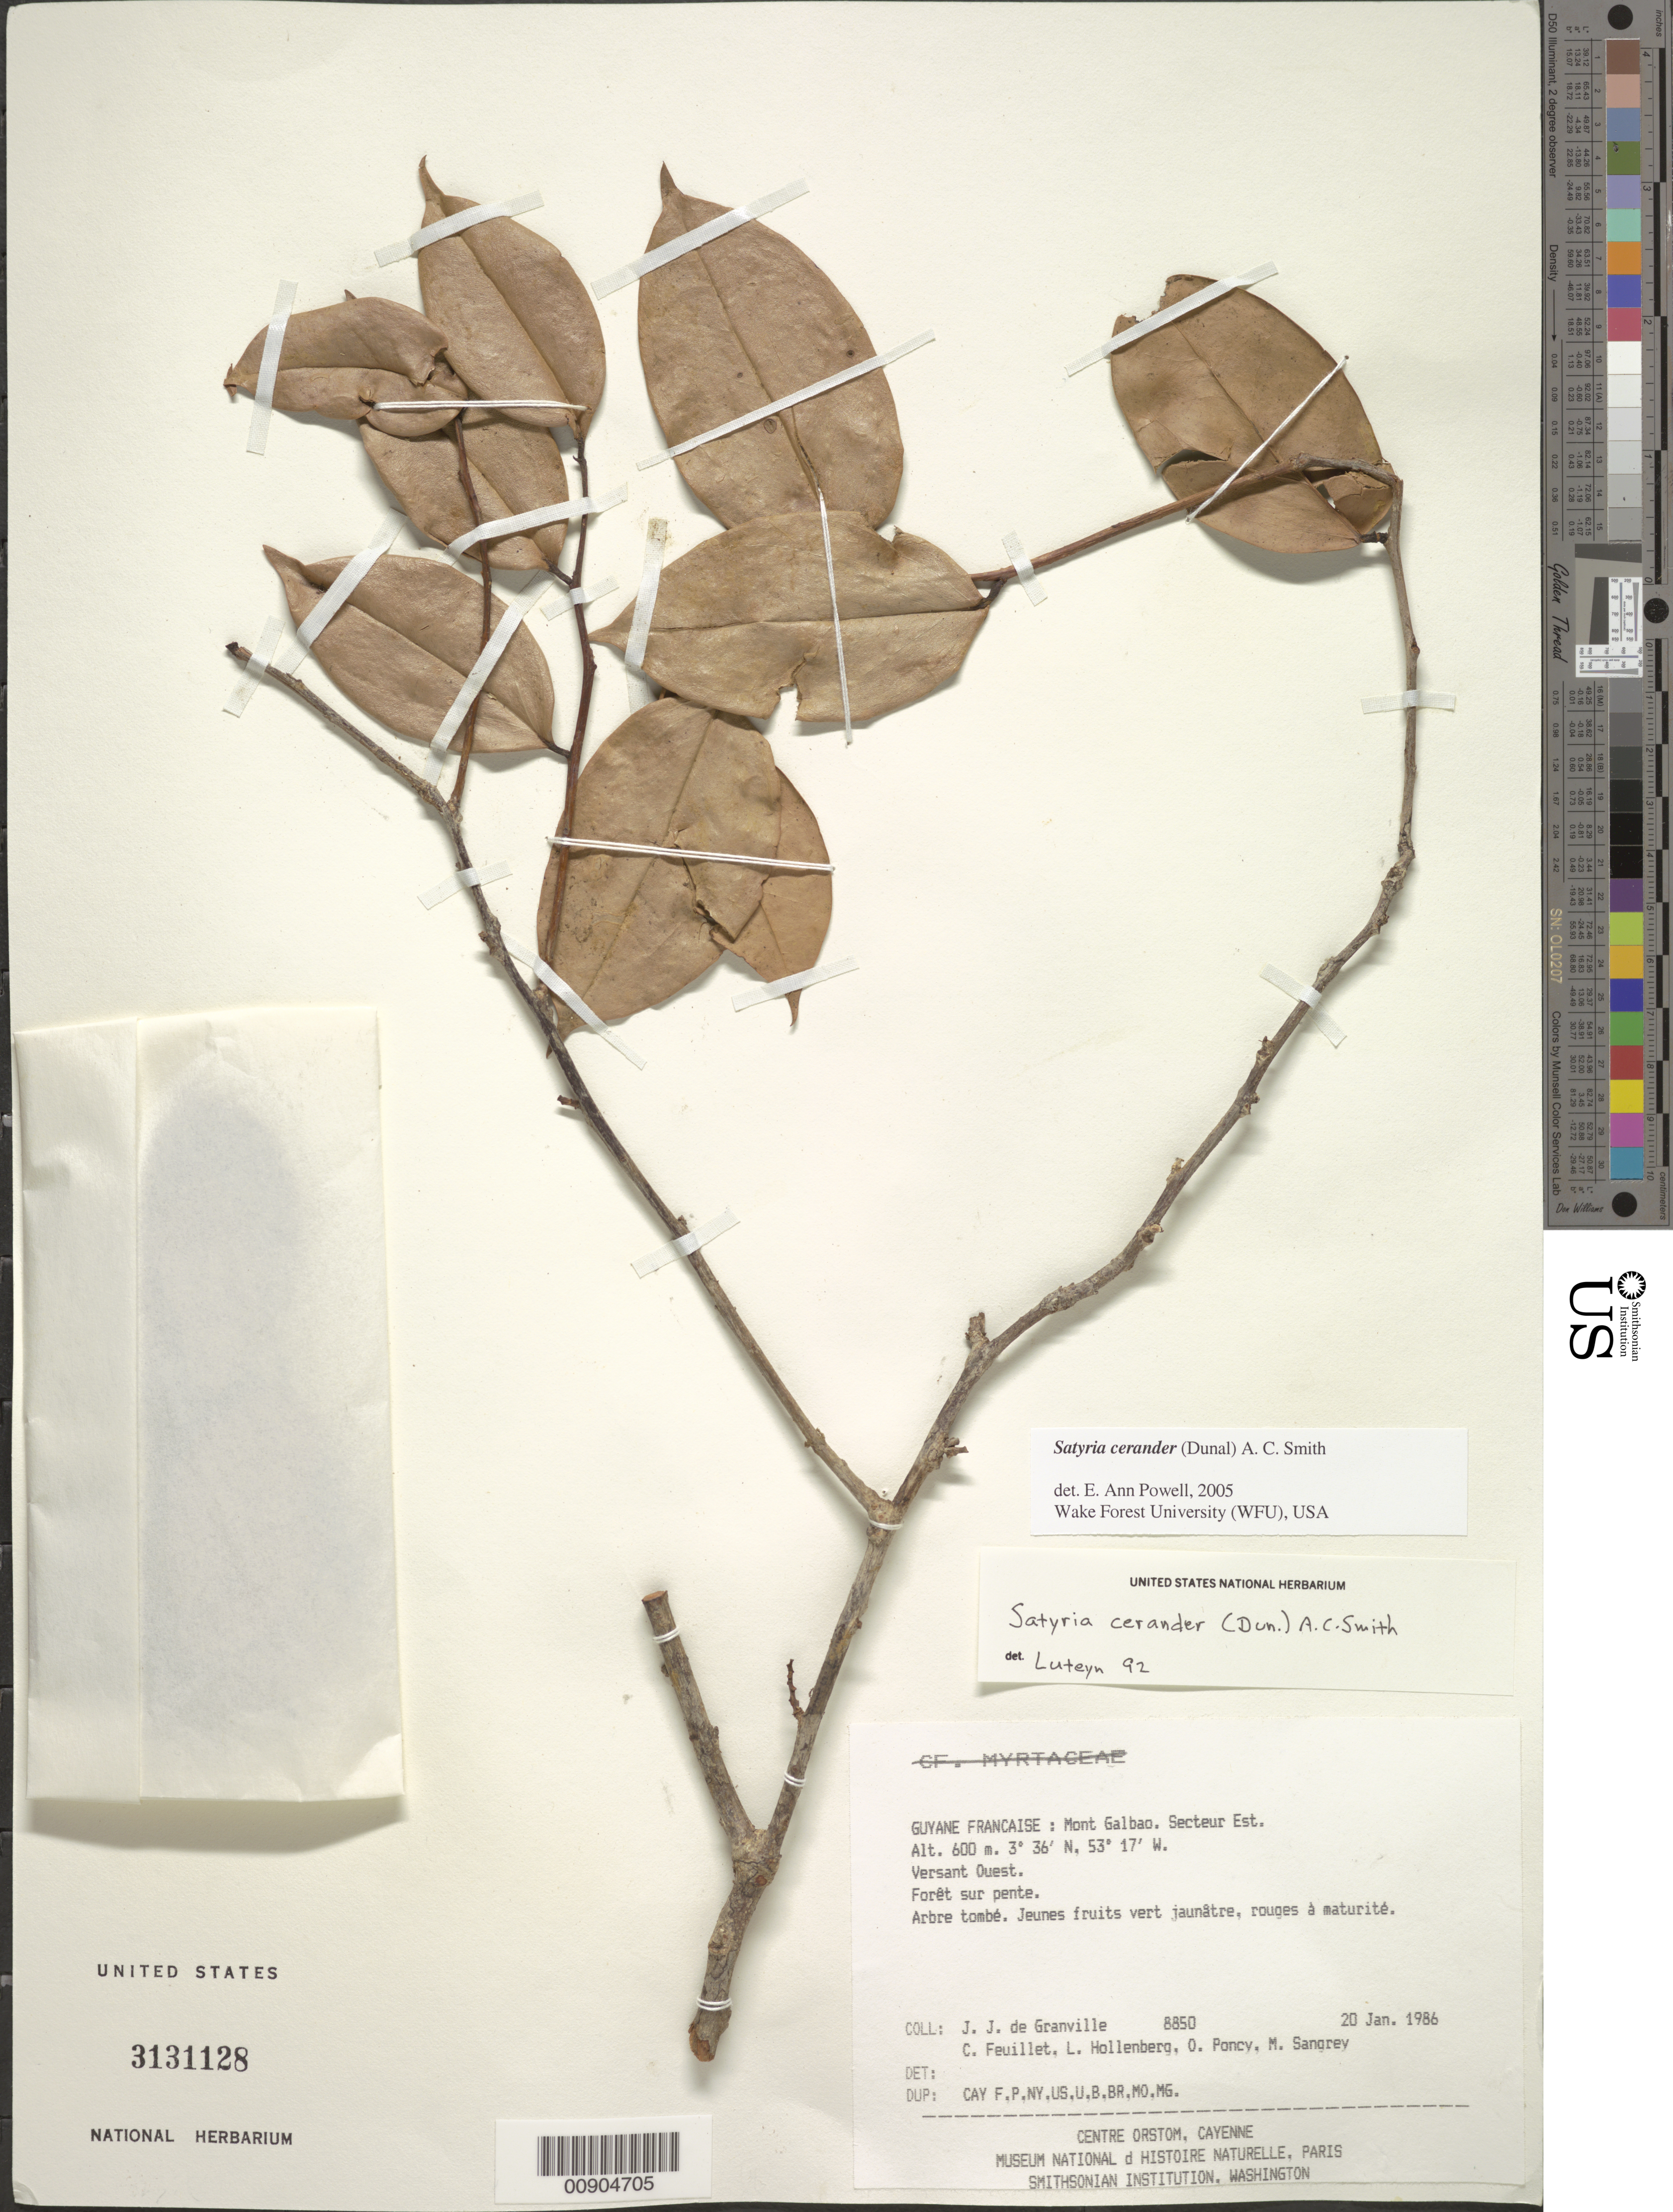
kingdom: Plantae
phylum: Tracheophyta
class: Magnoliopsida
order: Ericales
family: Ericaceae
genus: Satyria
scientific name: Satyria panurensis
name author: (Benth. ex Meisn.) Benth. & Hook. f. ex Nied.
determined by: Powell, E. A.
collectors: J.-J. de Granville, C. Feuillet, L. Hollenberg, O. Poncy & M. S. Sangrey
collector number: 8850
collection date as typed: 20-Jan-86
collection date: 1986-01-20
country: French Guiana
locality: Mont Galbao. Secteur Est. Versant Ouest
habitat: Forêt sur pente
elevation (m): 600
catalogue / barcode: US 3131128